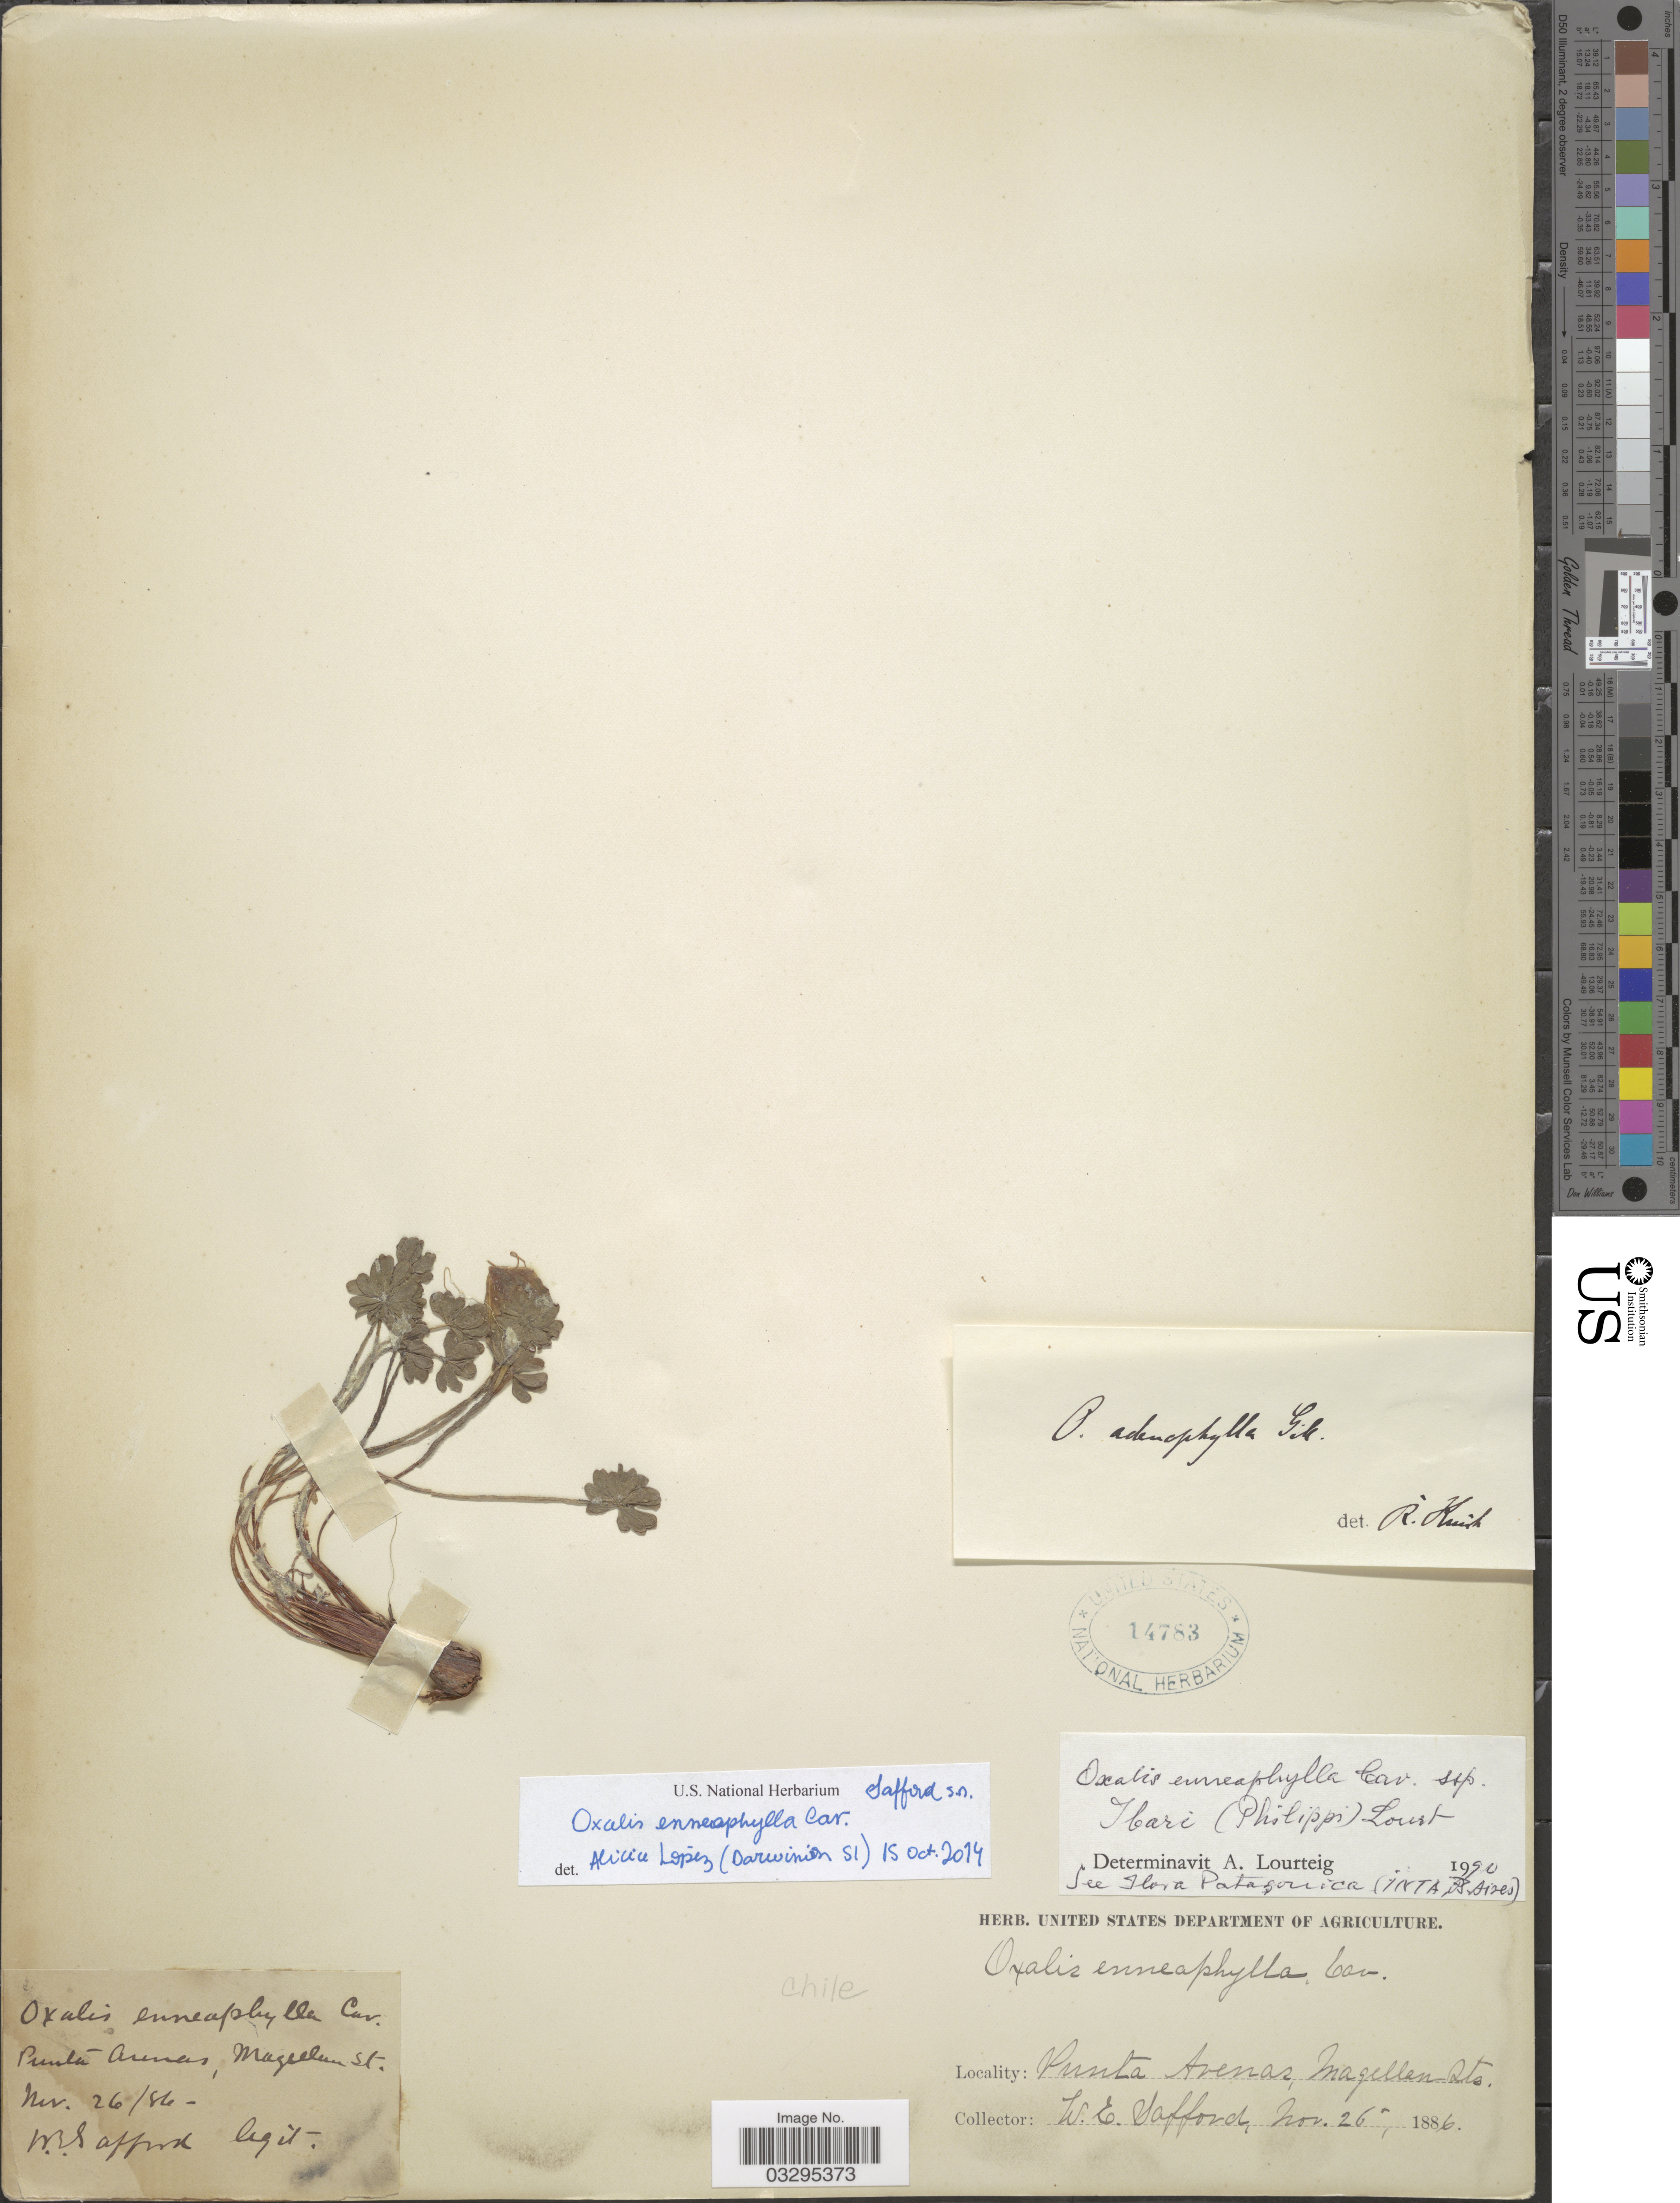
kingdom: Plantae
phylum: Tracheophyta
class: Magnoliopsida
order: Oxalidales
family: Oxalidaceae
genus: Oxalis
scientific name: Oxalis enneaphylla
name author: Cav.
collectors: W. E. Safford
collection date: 1886-11-26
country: Chile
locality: Magellen st.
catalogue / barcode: US 14783